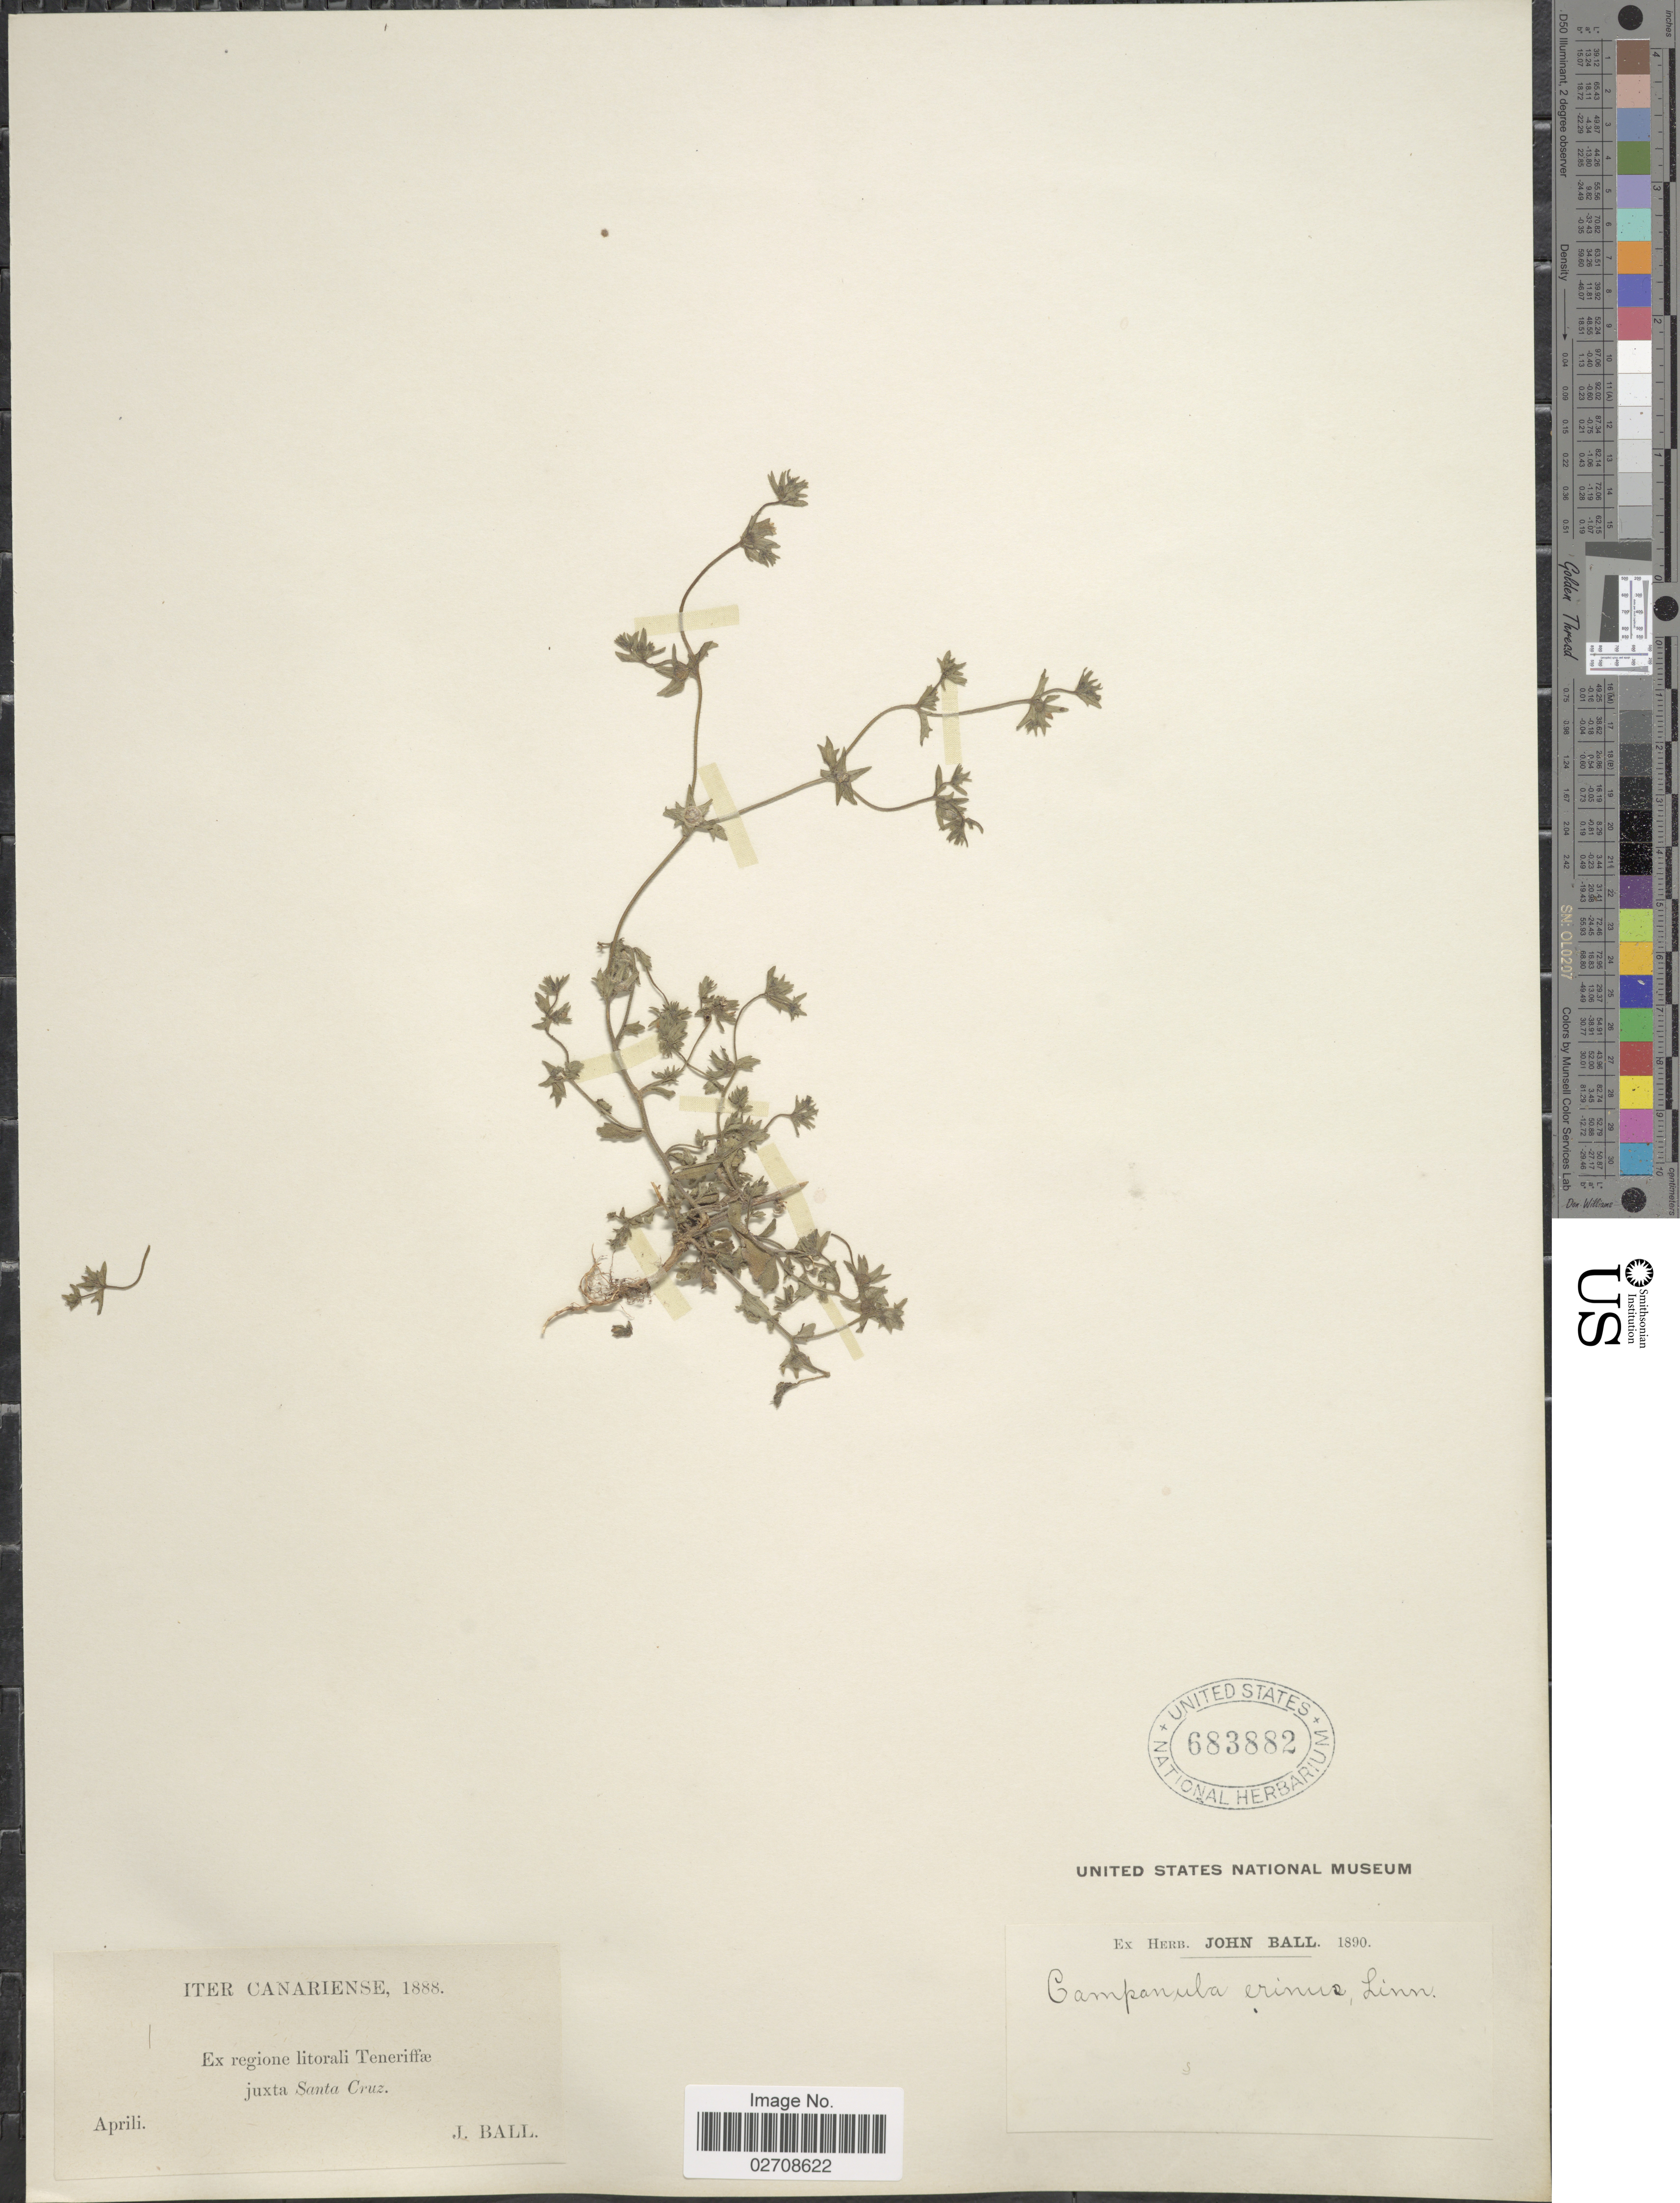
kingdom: Plantae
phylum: Tracheophyta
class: Magnoliopsida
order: Asterales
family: Campanulaceae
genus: Campanula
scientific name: Campanula erinus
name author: L.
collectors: J. Ball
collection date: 1890-04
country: Spain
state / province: Canarias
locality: Iter Canariense, Ex regione litorali Teneriffae juxta Santa Cruz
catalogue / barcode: US 683882